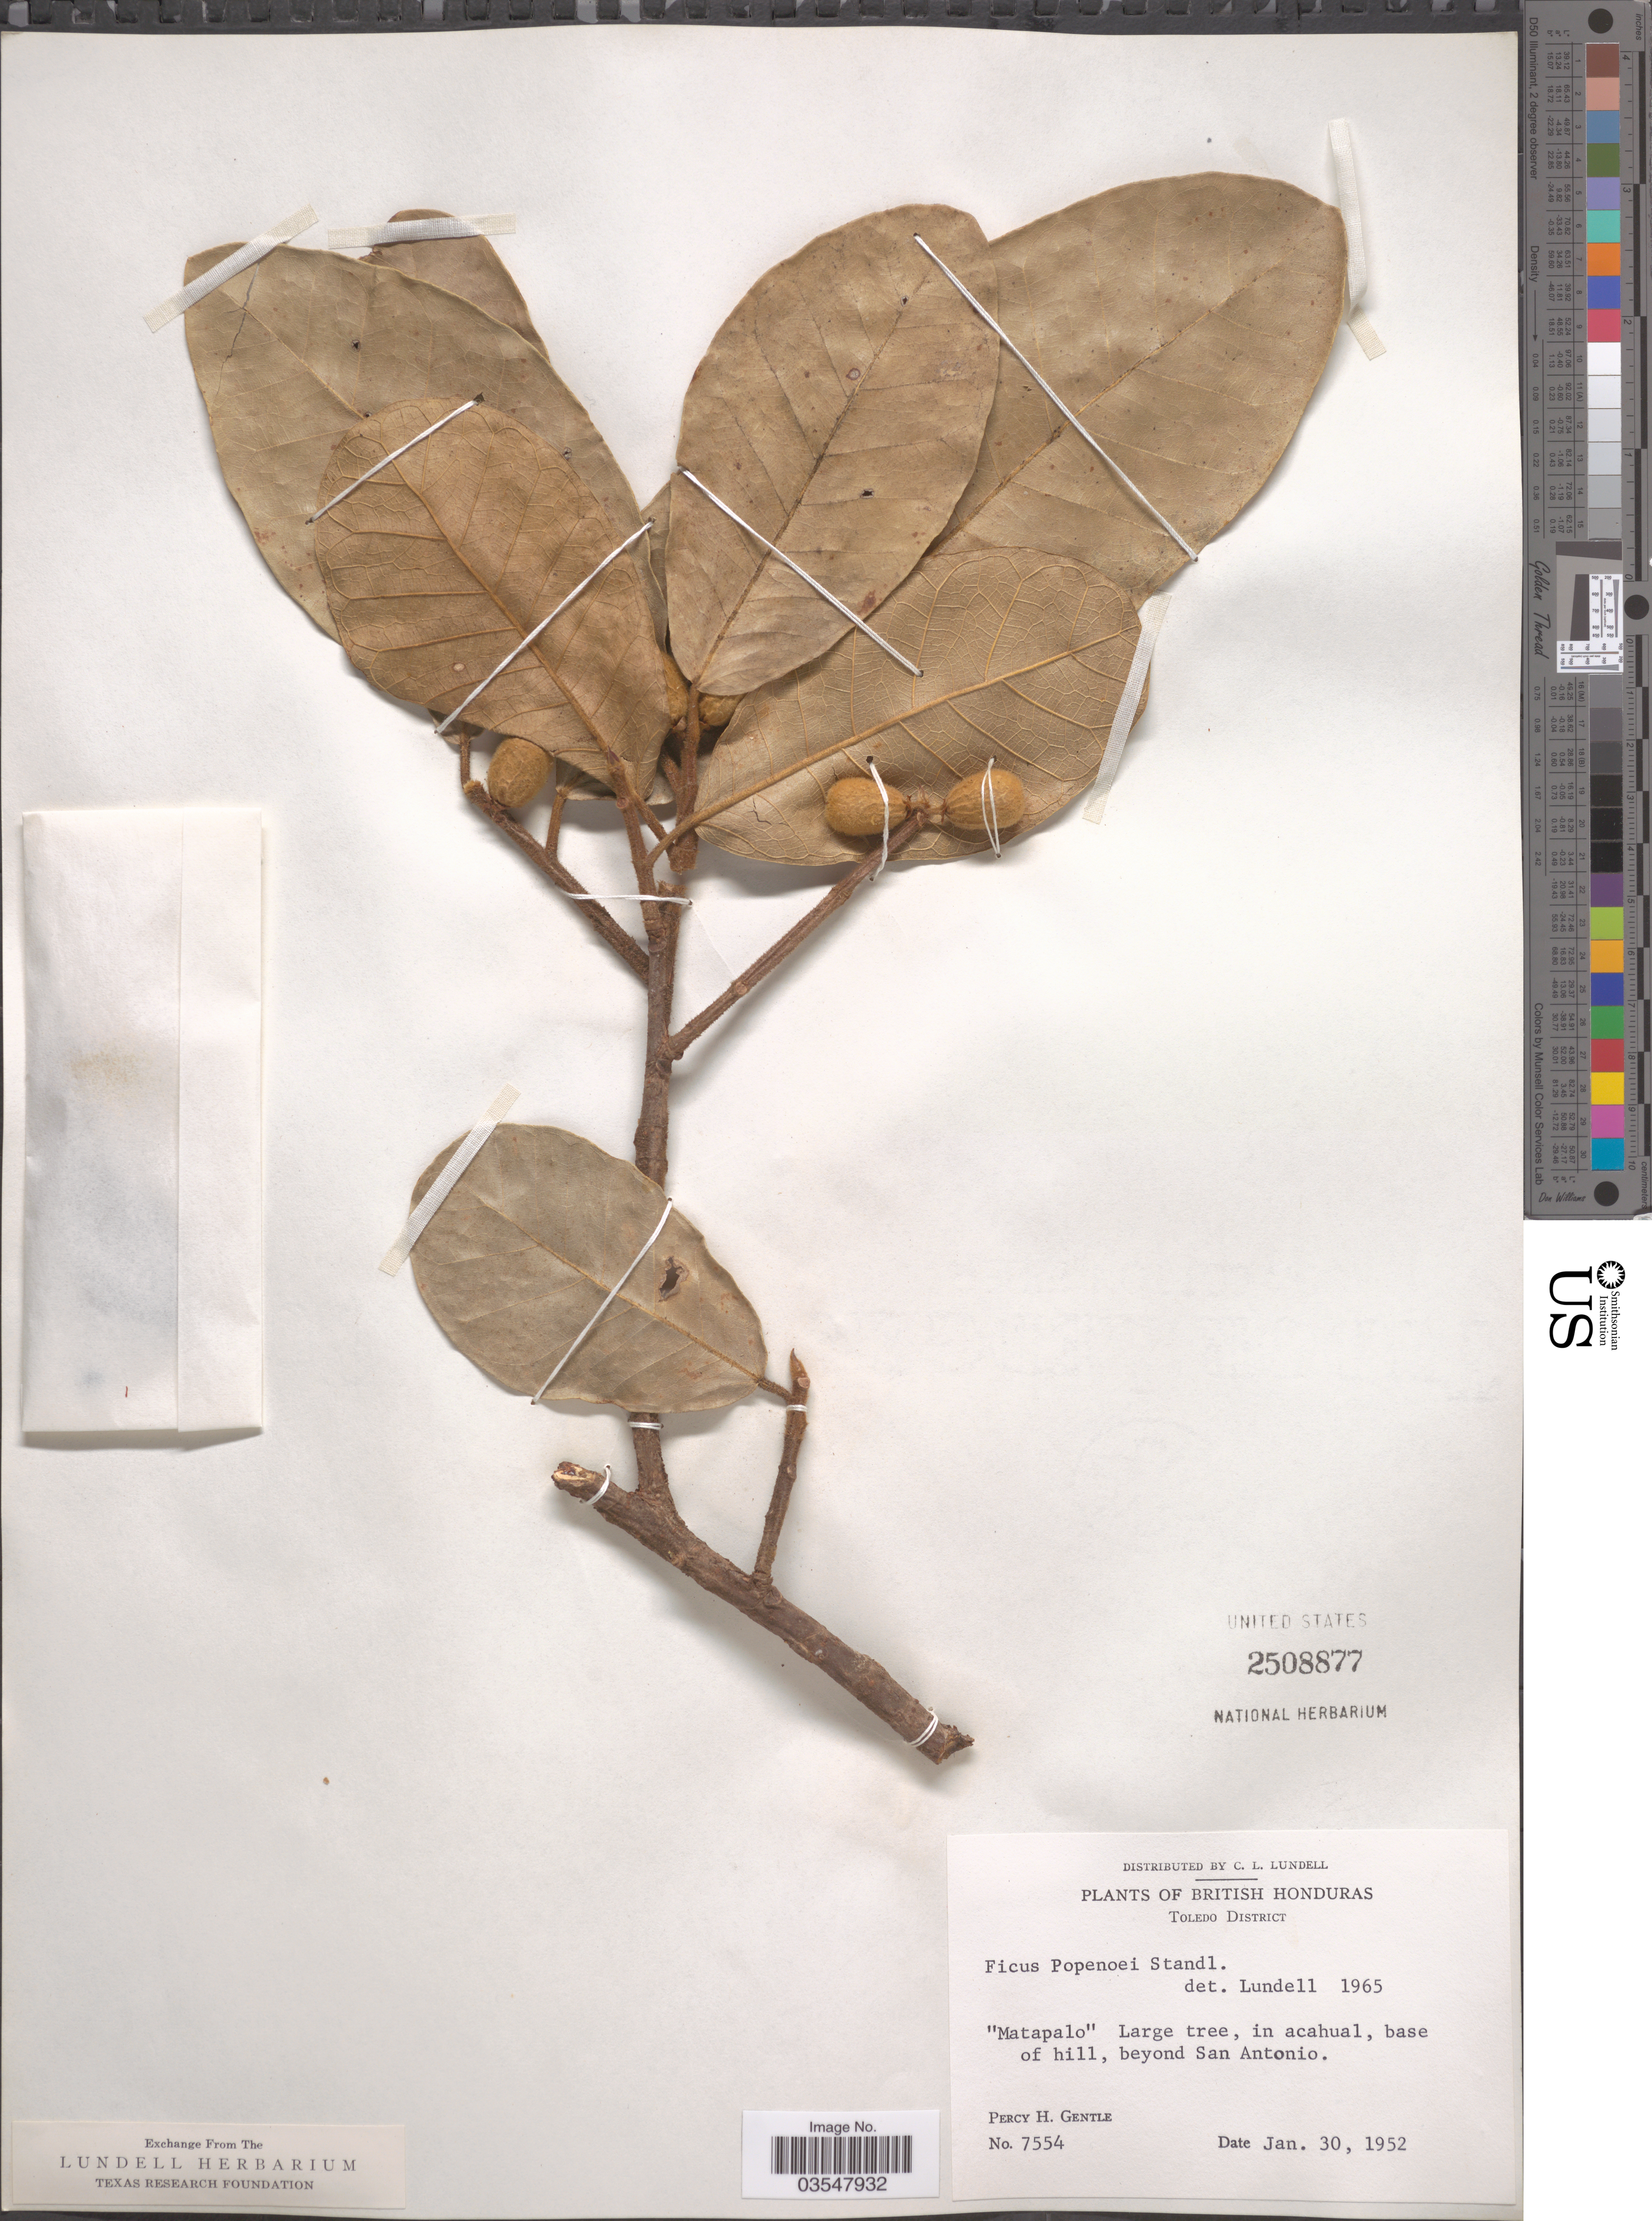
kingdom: Plantae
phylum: Tracheophyta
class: Magnoliopsida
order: Rosales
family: Moraceae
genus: Ficus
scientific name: Ficus popenoei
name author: Standl.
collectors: P. H. Gentle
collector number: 7554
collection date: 1952-01-30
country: Belize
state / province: Toledo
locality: British Honduras. Toledo District. Base of hill, beyond San Antonio.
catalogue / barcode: US 2508877